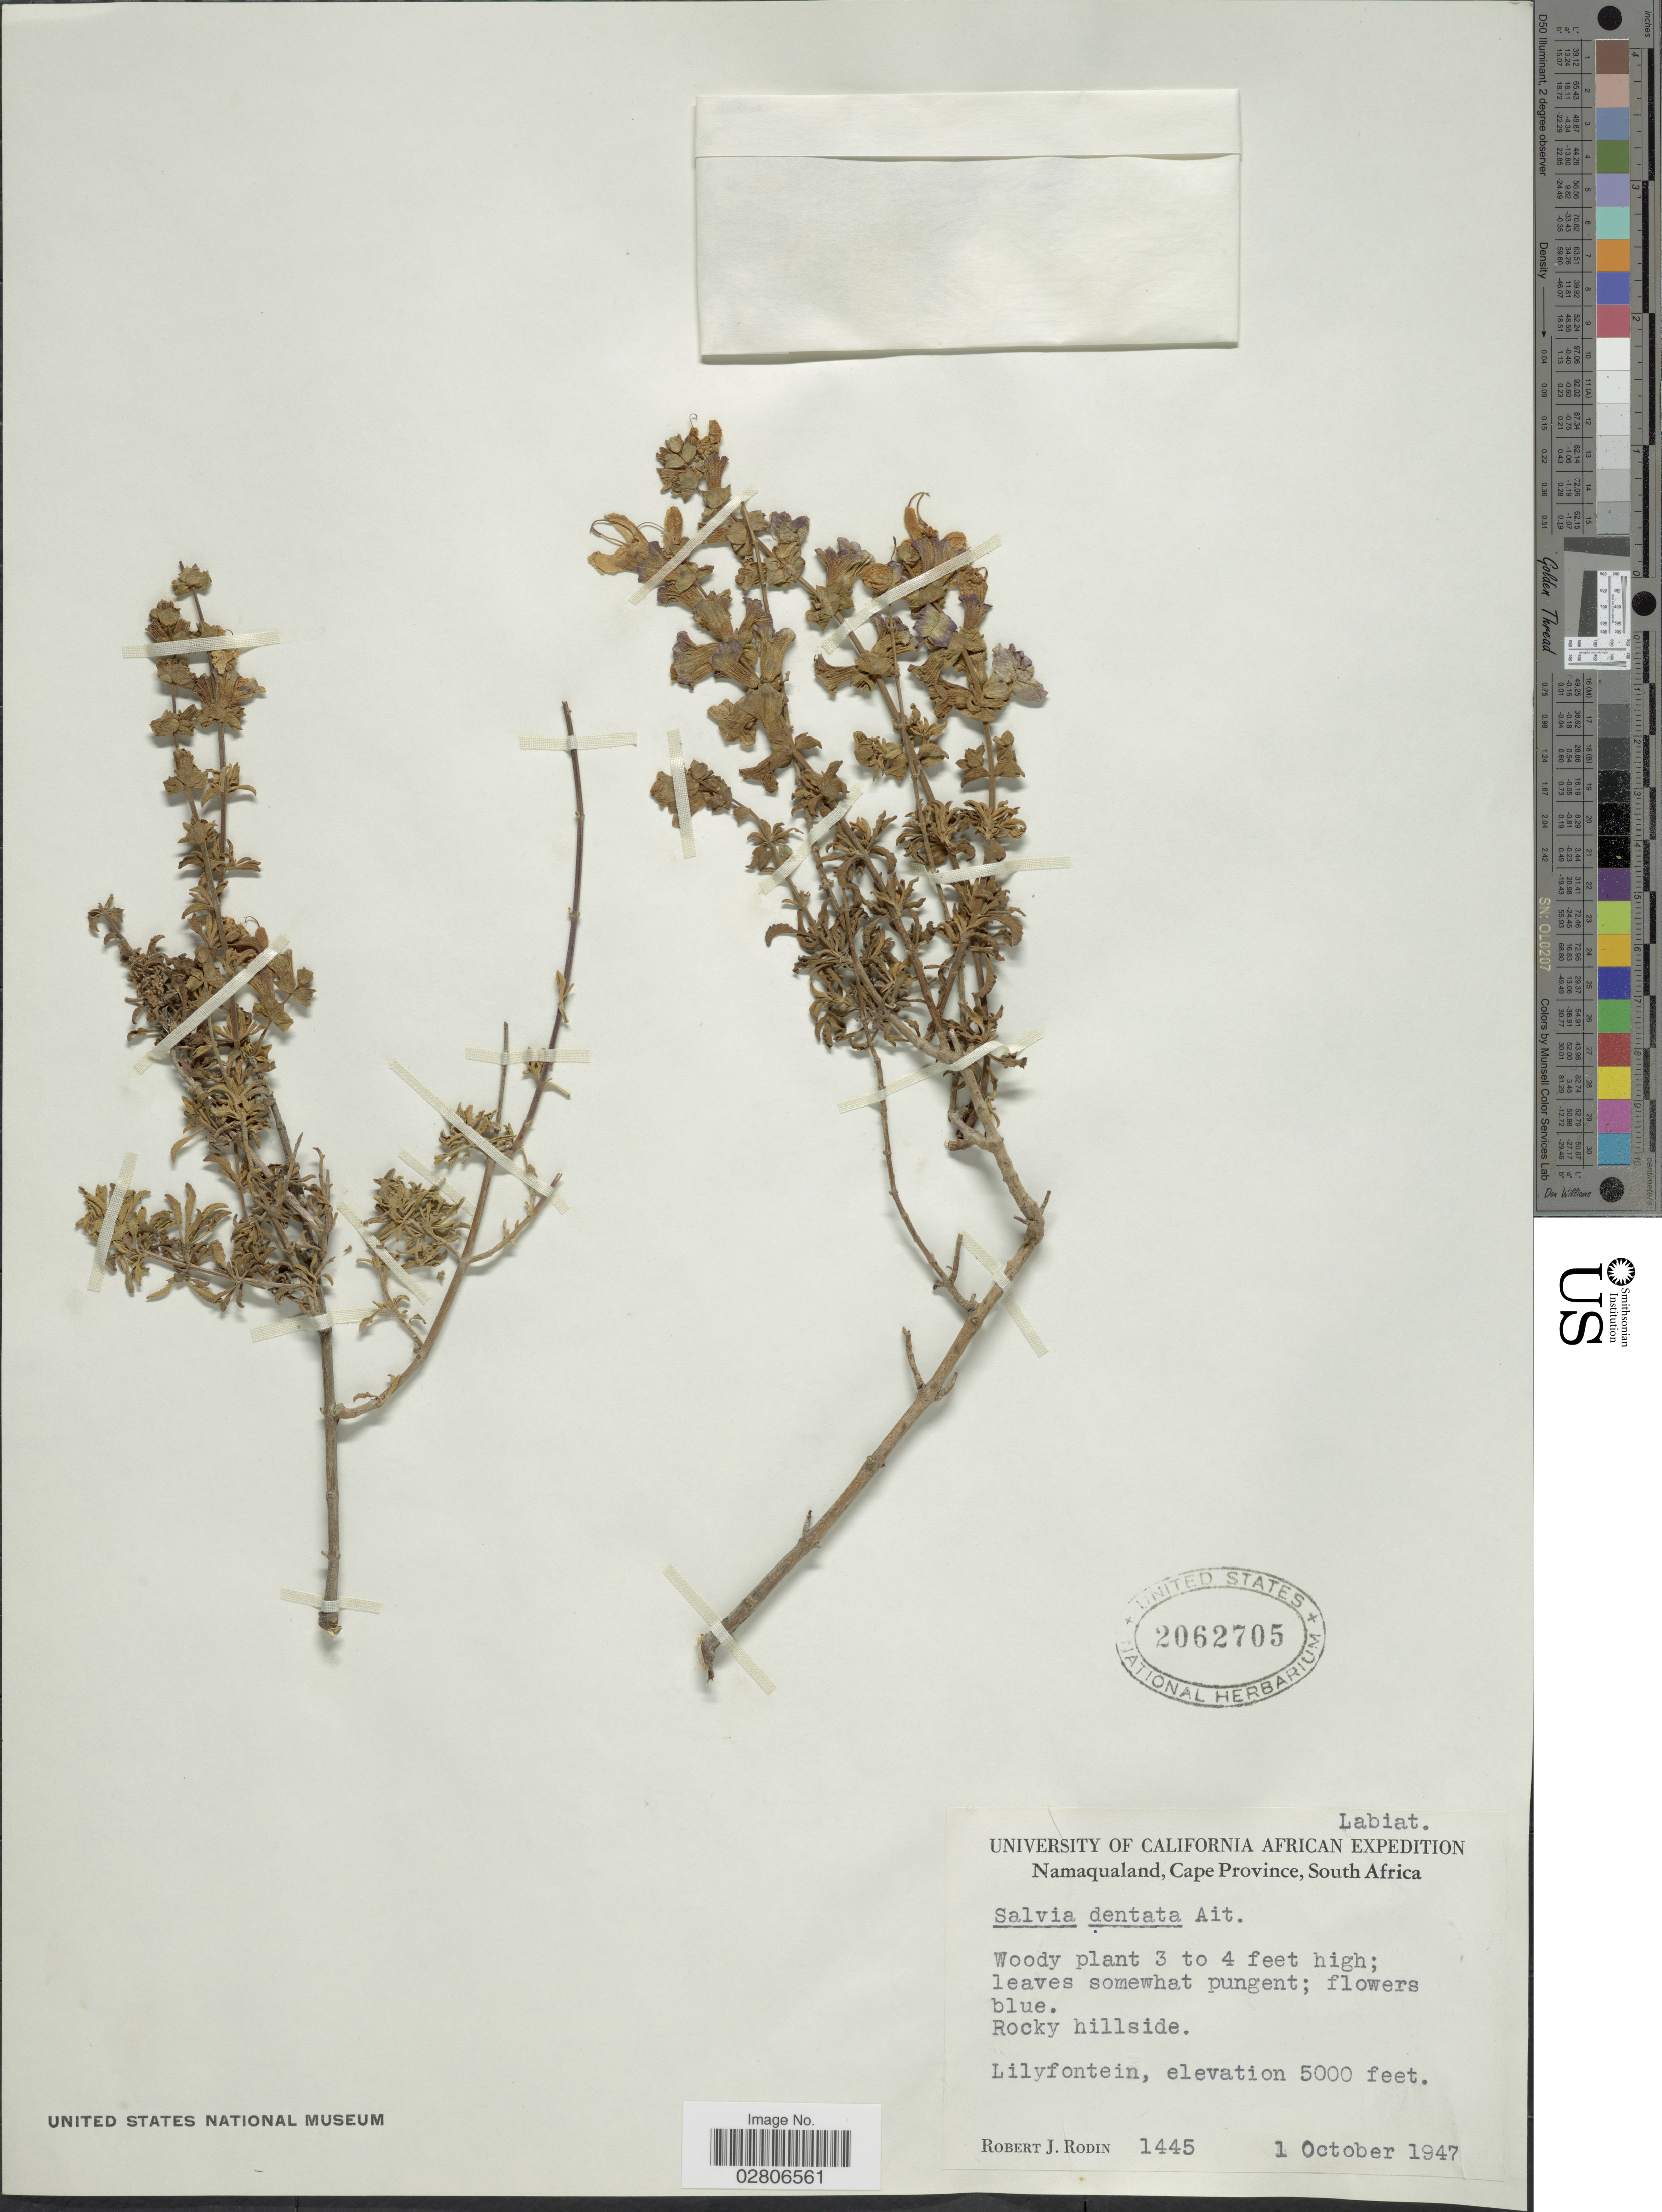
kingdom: Plantae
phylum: Tracheophyta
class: Magnoliopsida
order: Lamiales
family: Lamiaceae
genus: Salvia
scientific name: Salvia dentata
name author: Aiton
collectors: R. J. Rodin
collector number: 1445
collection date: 1947-10-01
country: South Africa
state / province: Northern Cape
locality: Namaqualand, Lilyfontein.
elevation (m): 1524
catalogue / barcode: US 2062705